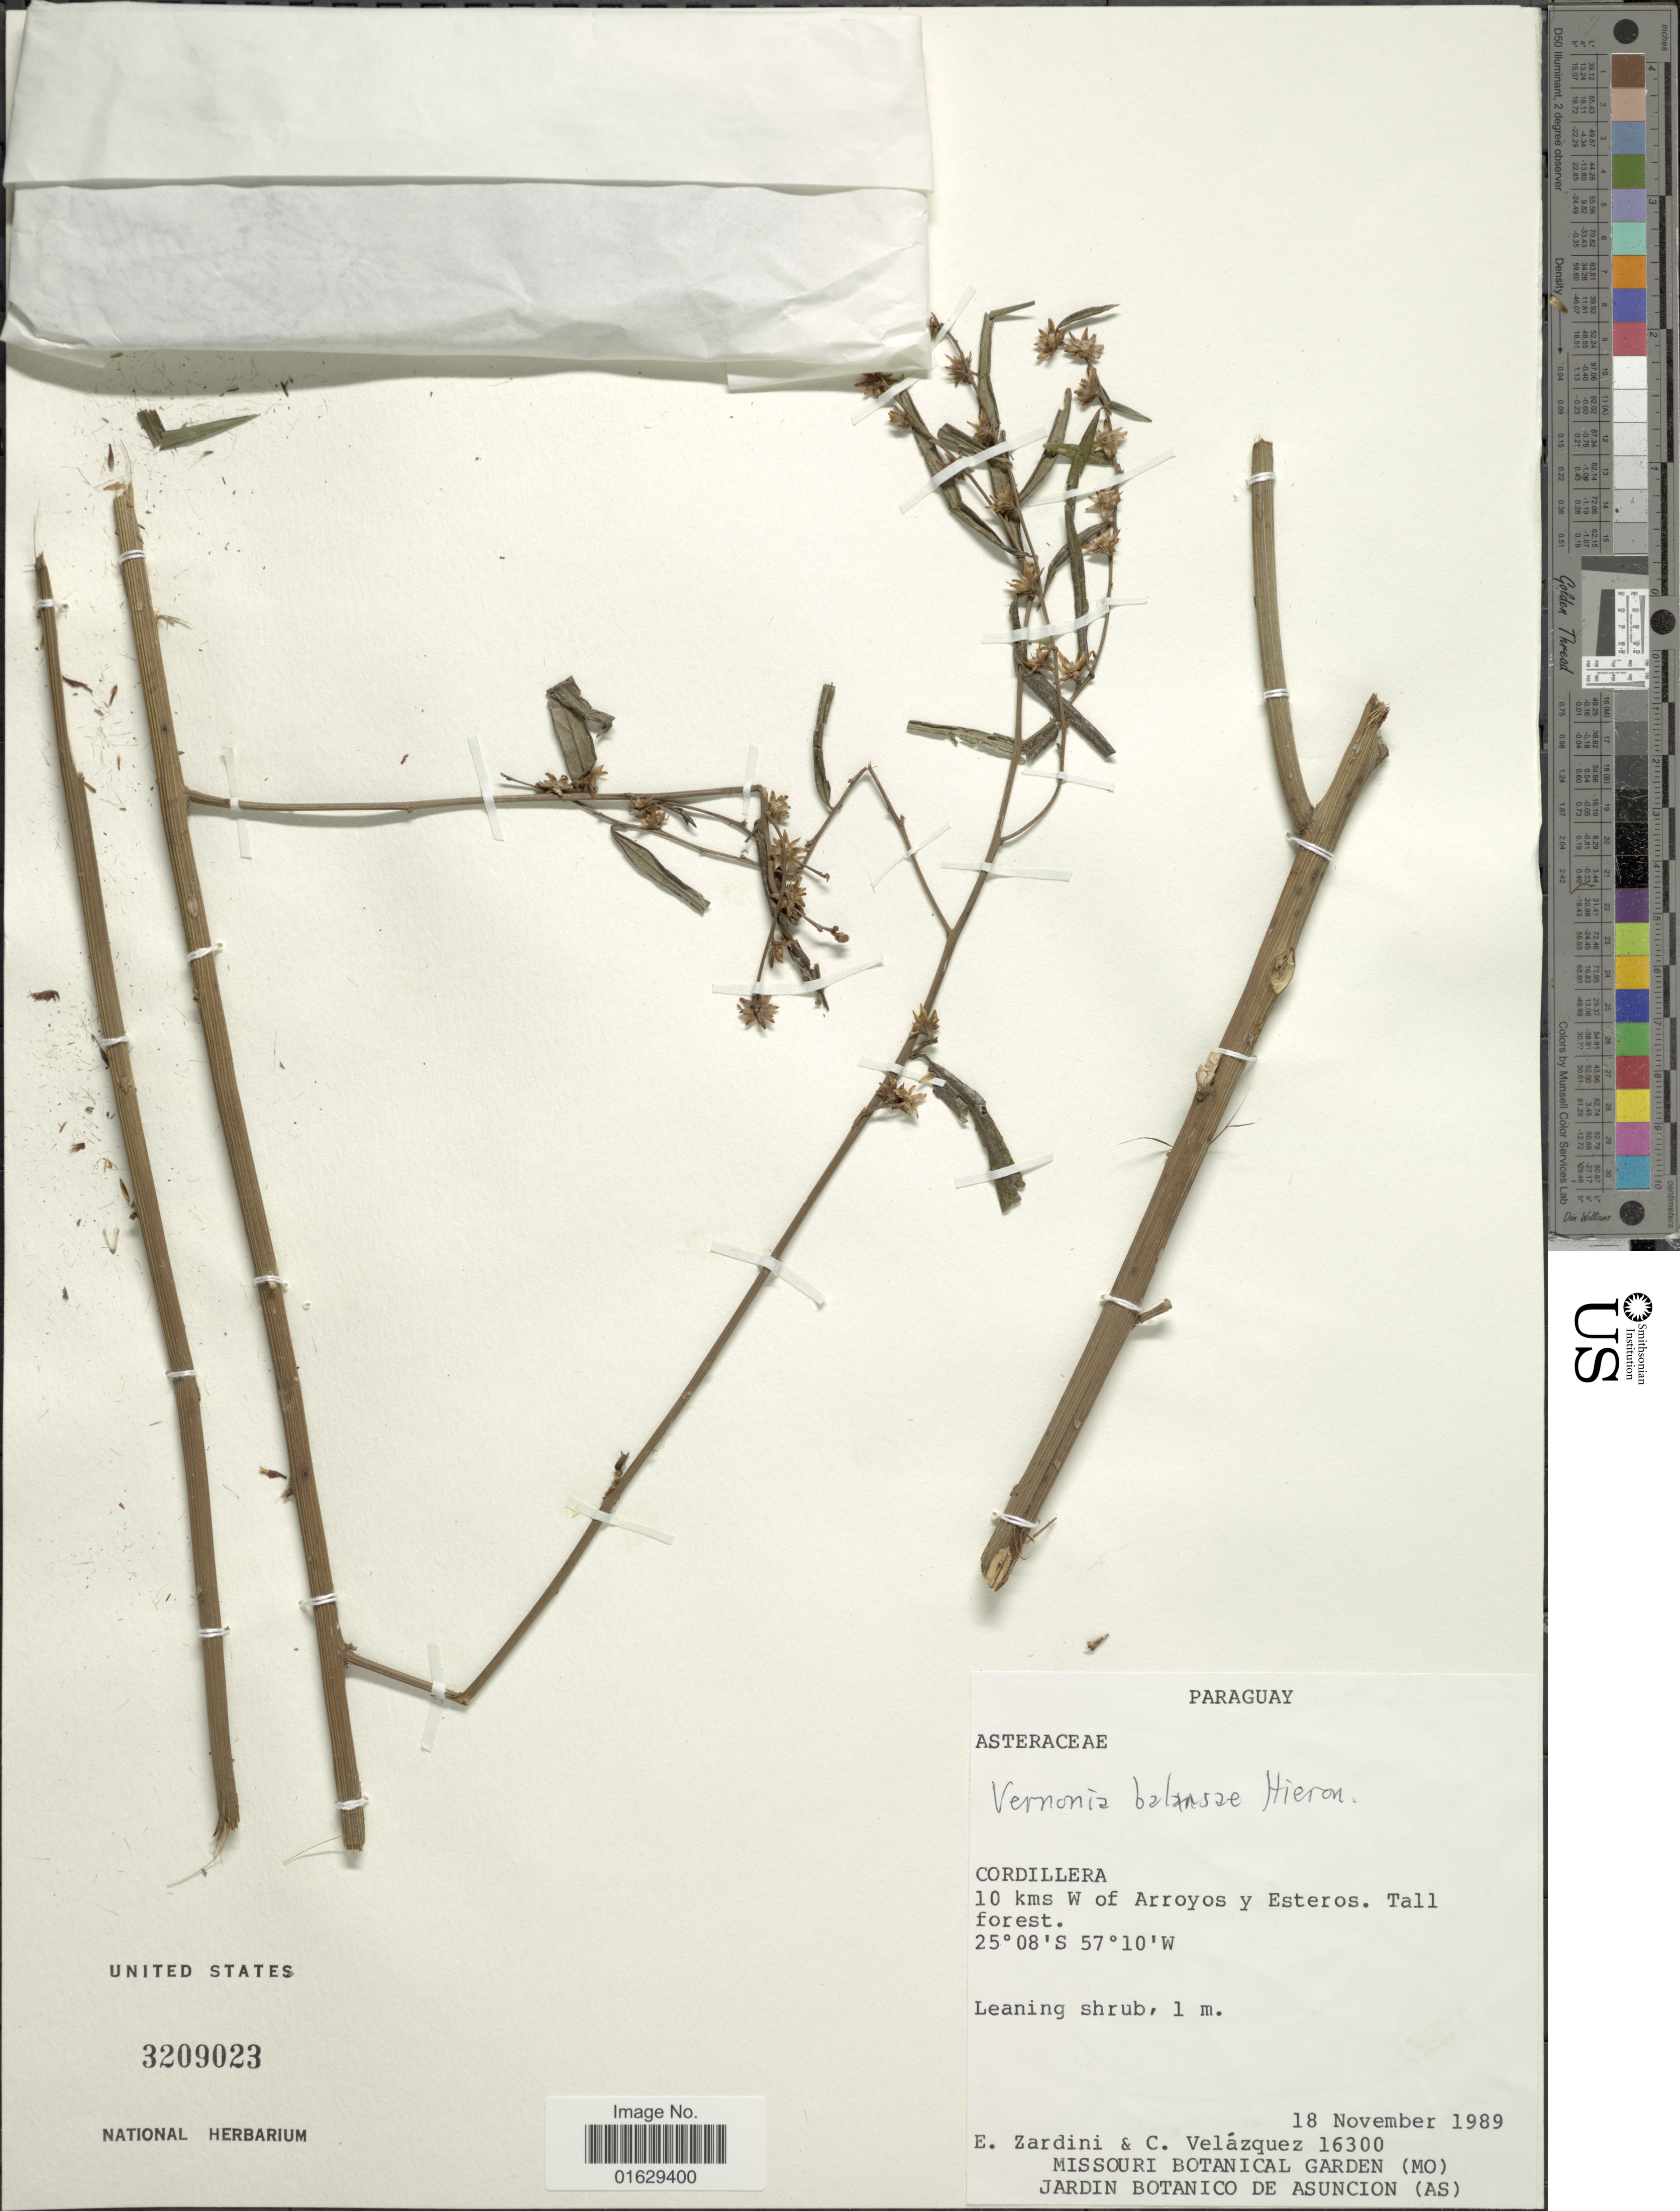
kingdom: Plantae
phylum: Tracheophyta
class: Magnoliopsida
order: Asterales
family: Asteraceae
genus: Lepidaploa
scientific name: Lepidaploa balansae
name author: (Hieron.) H. Rob.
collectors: E. M. Zardini & C. Velázquez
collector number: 16300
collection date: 1989-11-18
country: Paraguay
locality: Cordillera, 10 kms W of Arroyos y Esteros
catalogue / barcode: US 3209023